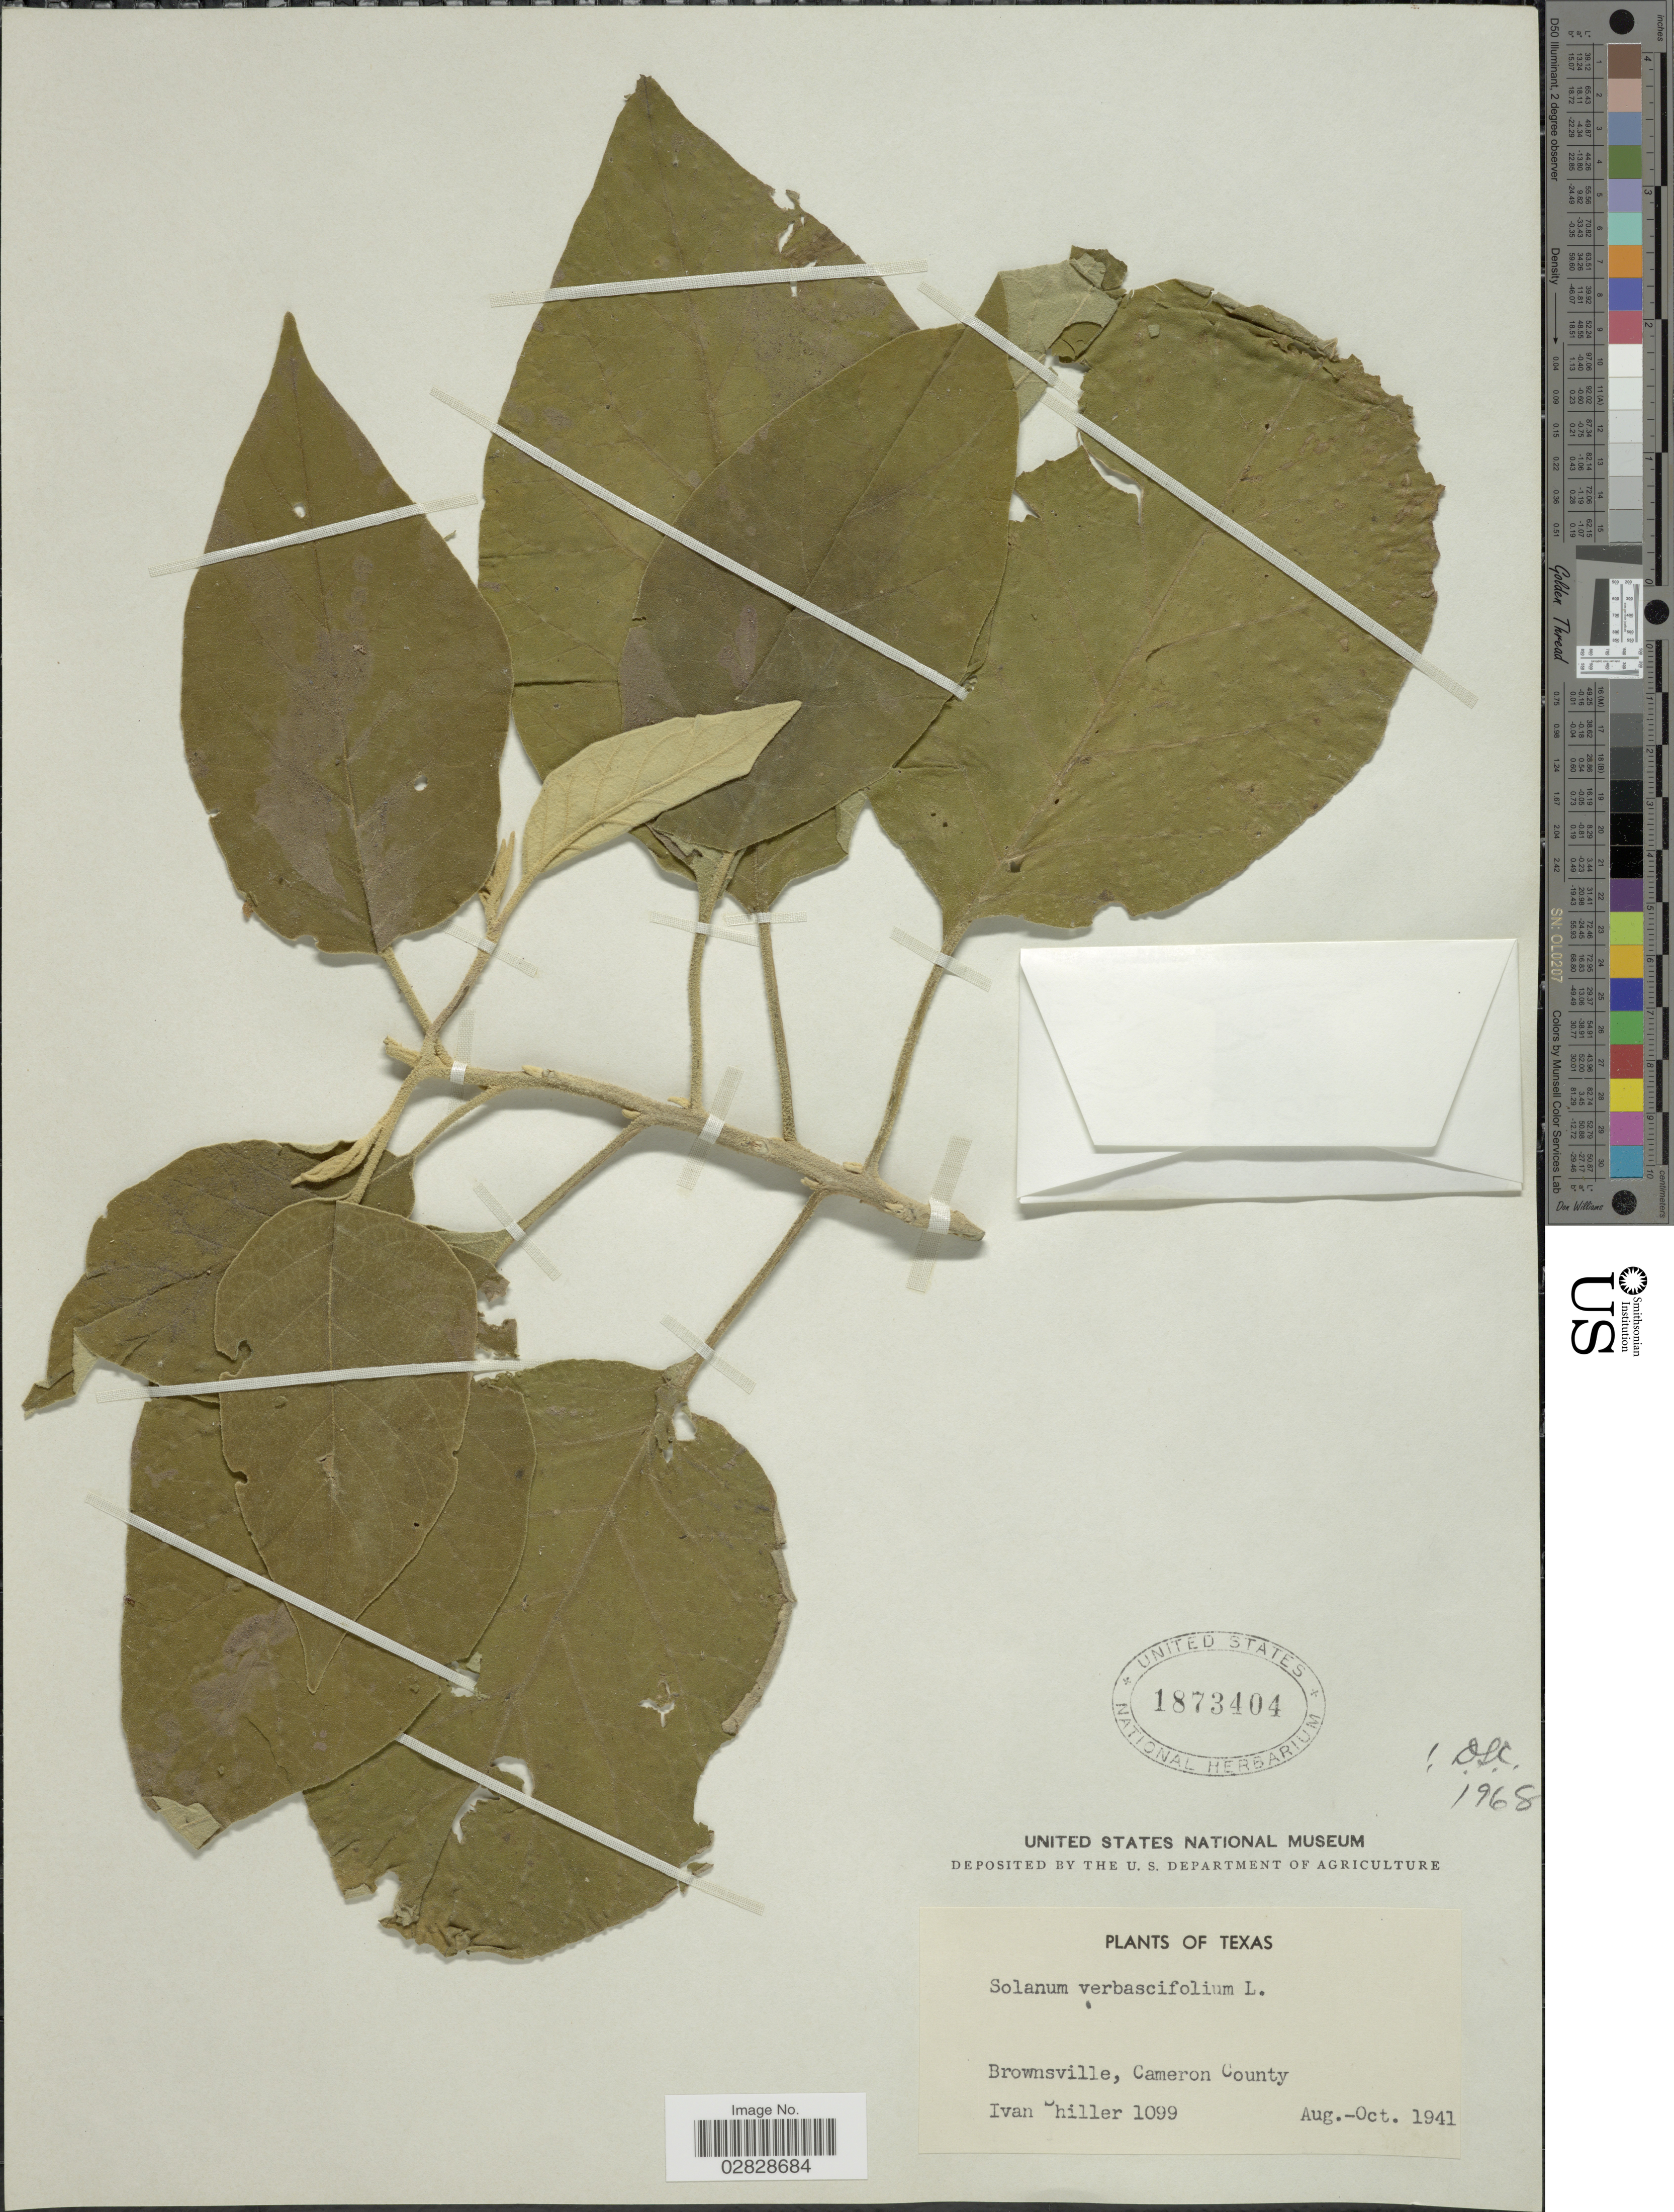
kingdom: Plantae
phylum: Tracheophyta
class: Magnoliopsida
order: Solanales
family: Solanaceae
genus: Solanum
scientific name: Solanum erianthum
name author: D. Don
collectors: I. Shiller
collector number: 1099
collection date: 1941-08/1941-10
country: United States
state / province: Texas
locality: Brownsville, Cameron County.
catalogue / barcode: US 1873404